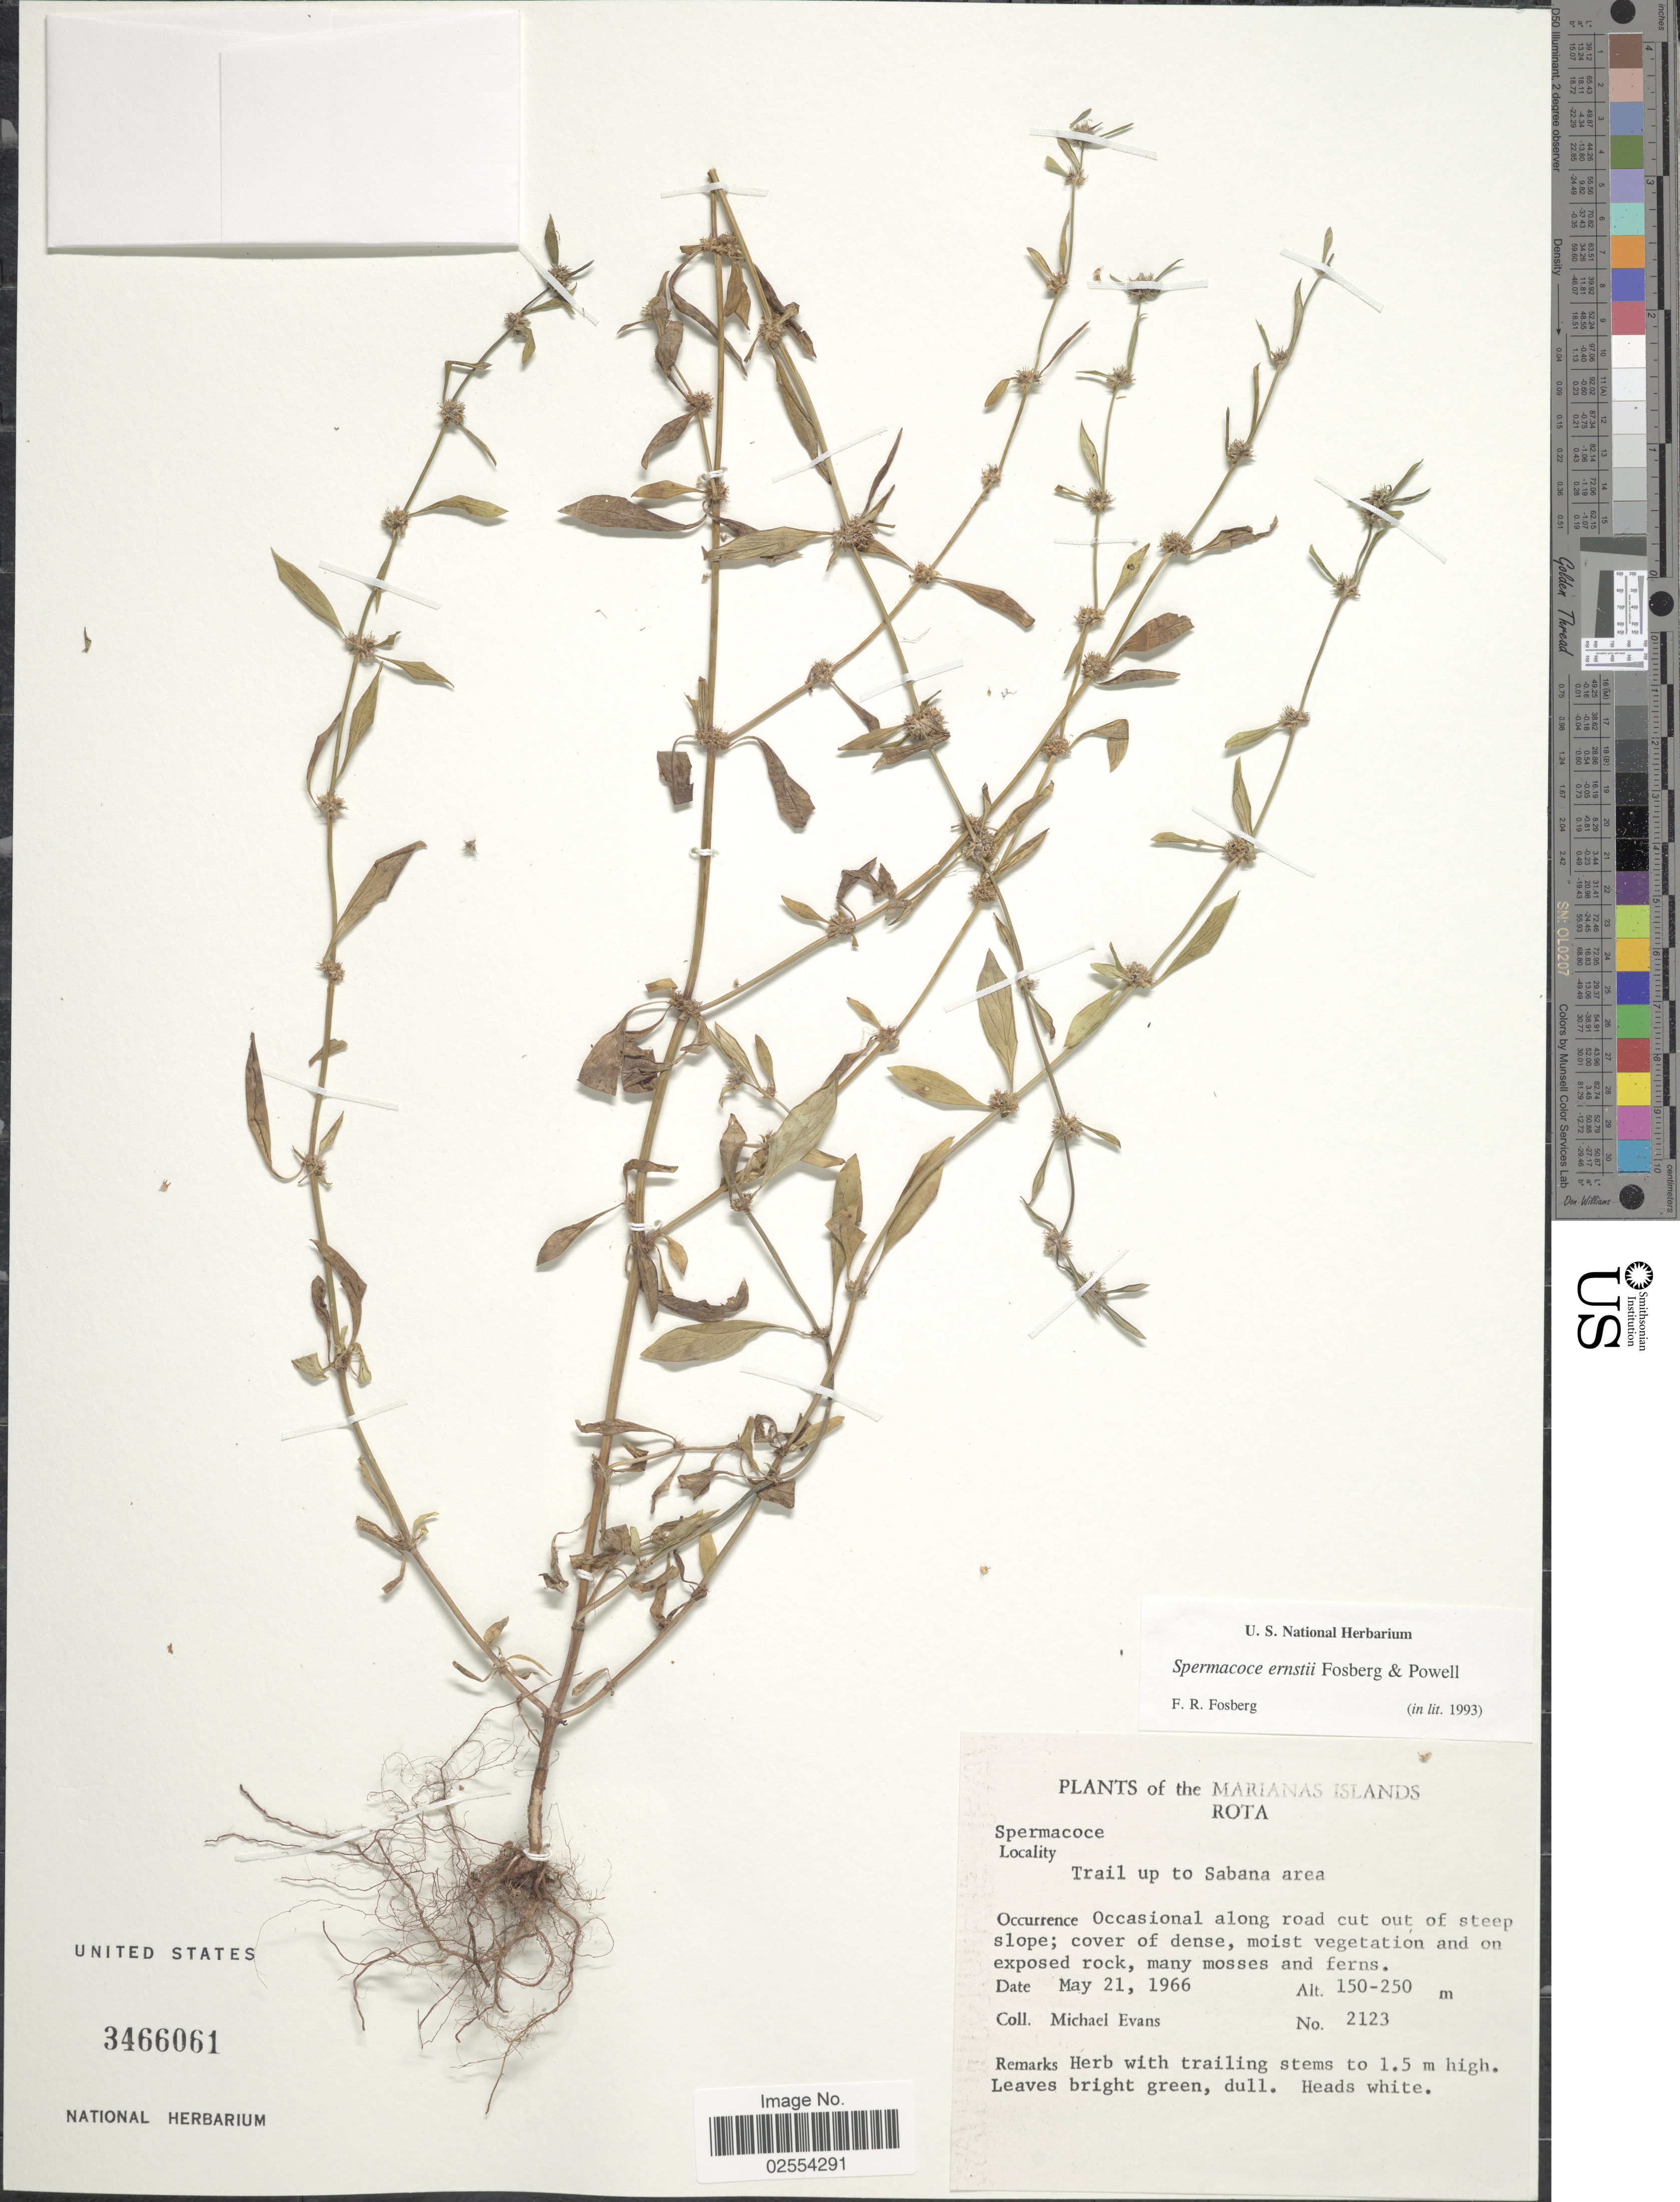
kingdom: Plantae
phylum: Tracheophyta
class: Magnoliopsida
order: Gentianales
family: Rubiaceae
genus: Spermacoce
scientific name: Spermacoce ernstii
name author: Fosberg & D.A. Powell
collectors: M. Evans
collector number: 2123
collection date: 1966-05-21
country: Northern Mariana Islands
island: Rota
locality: Rota, Trail up to Sabana area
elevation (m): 150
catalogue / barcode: US 3466061